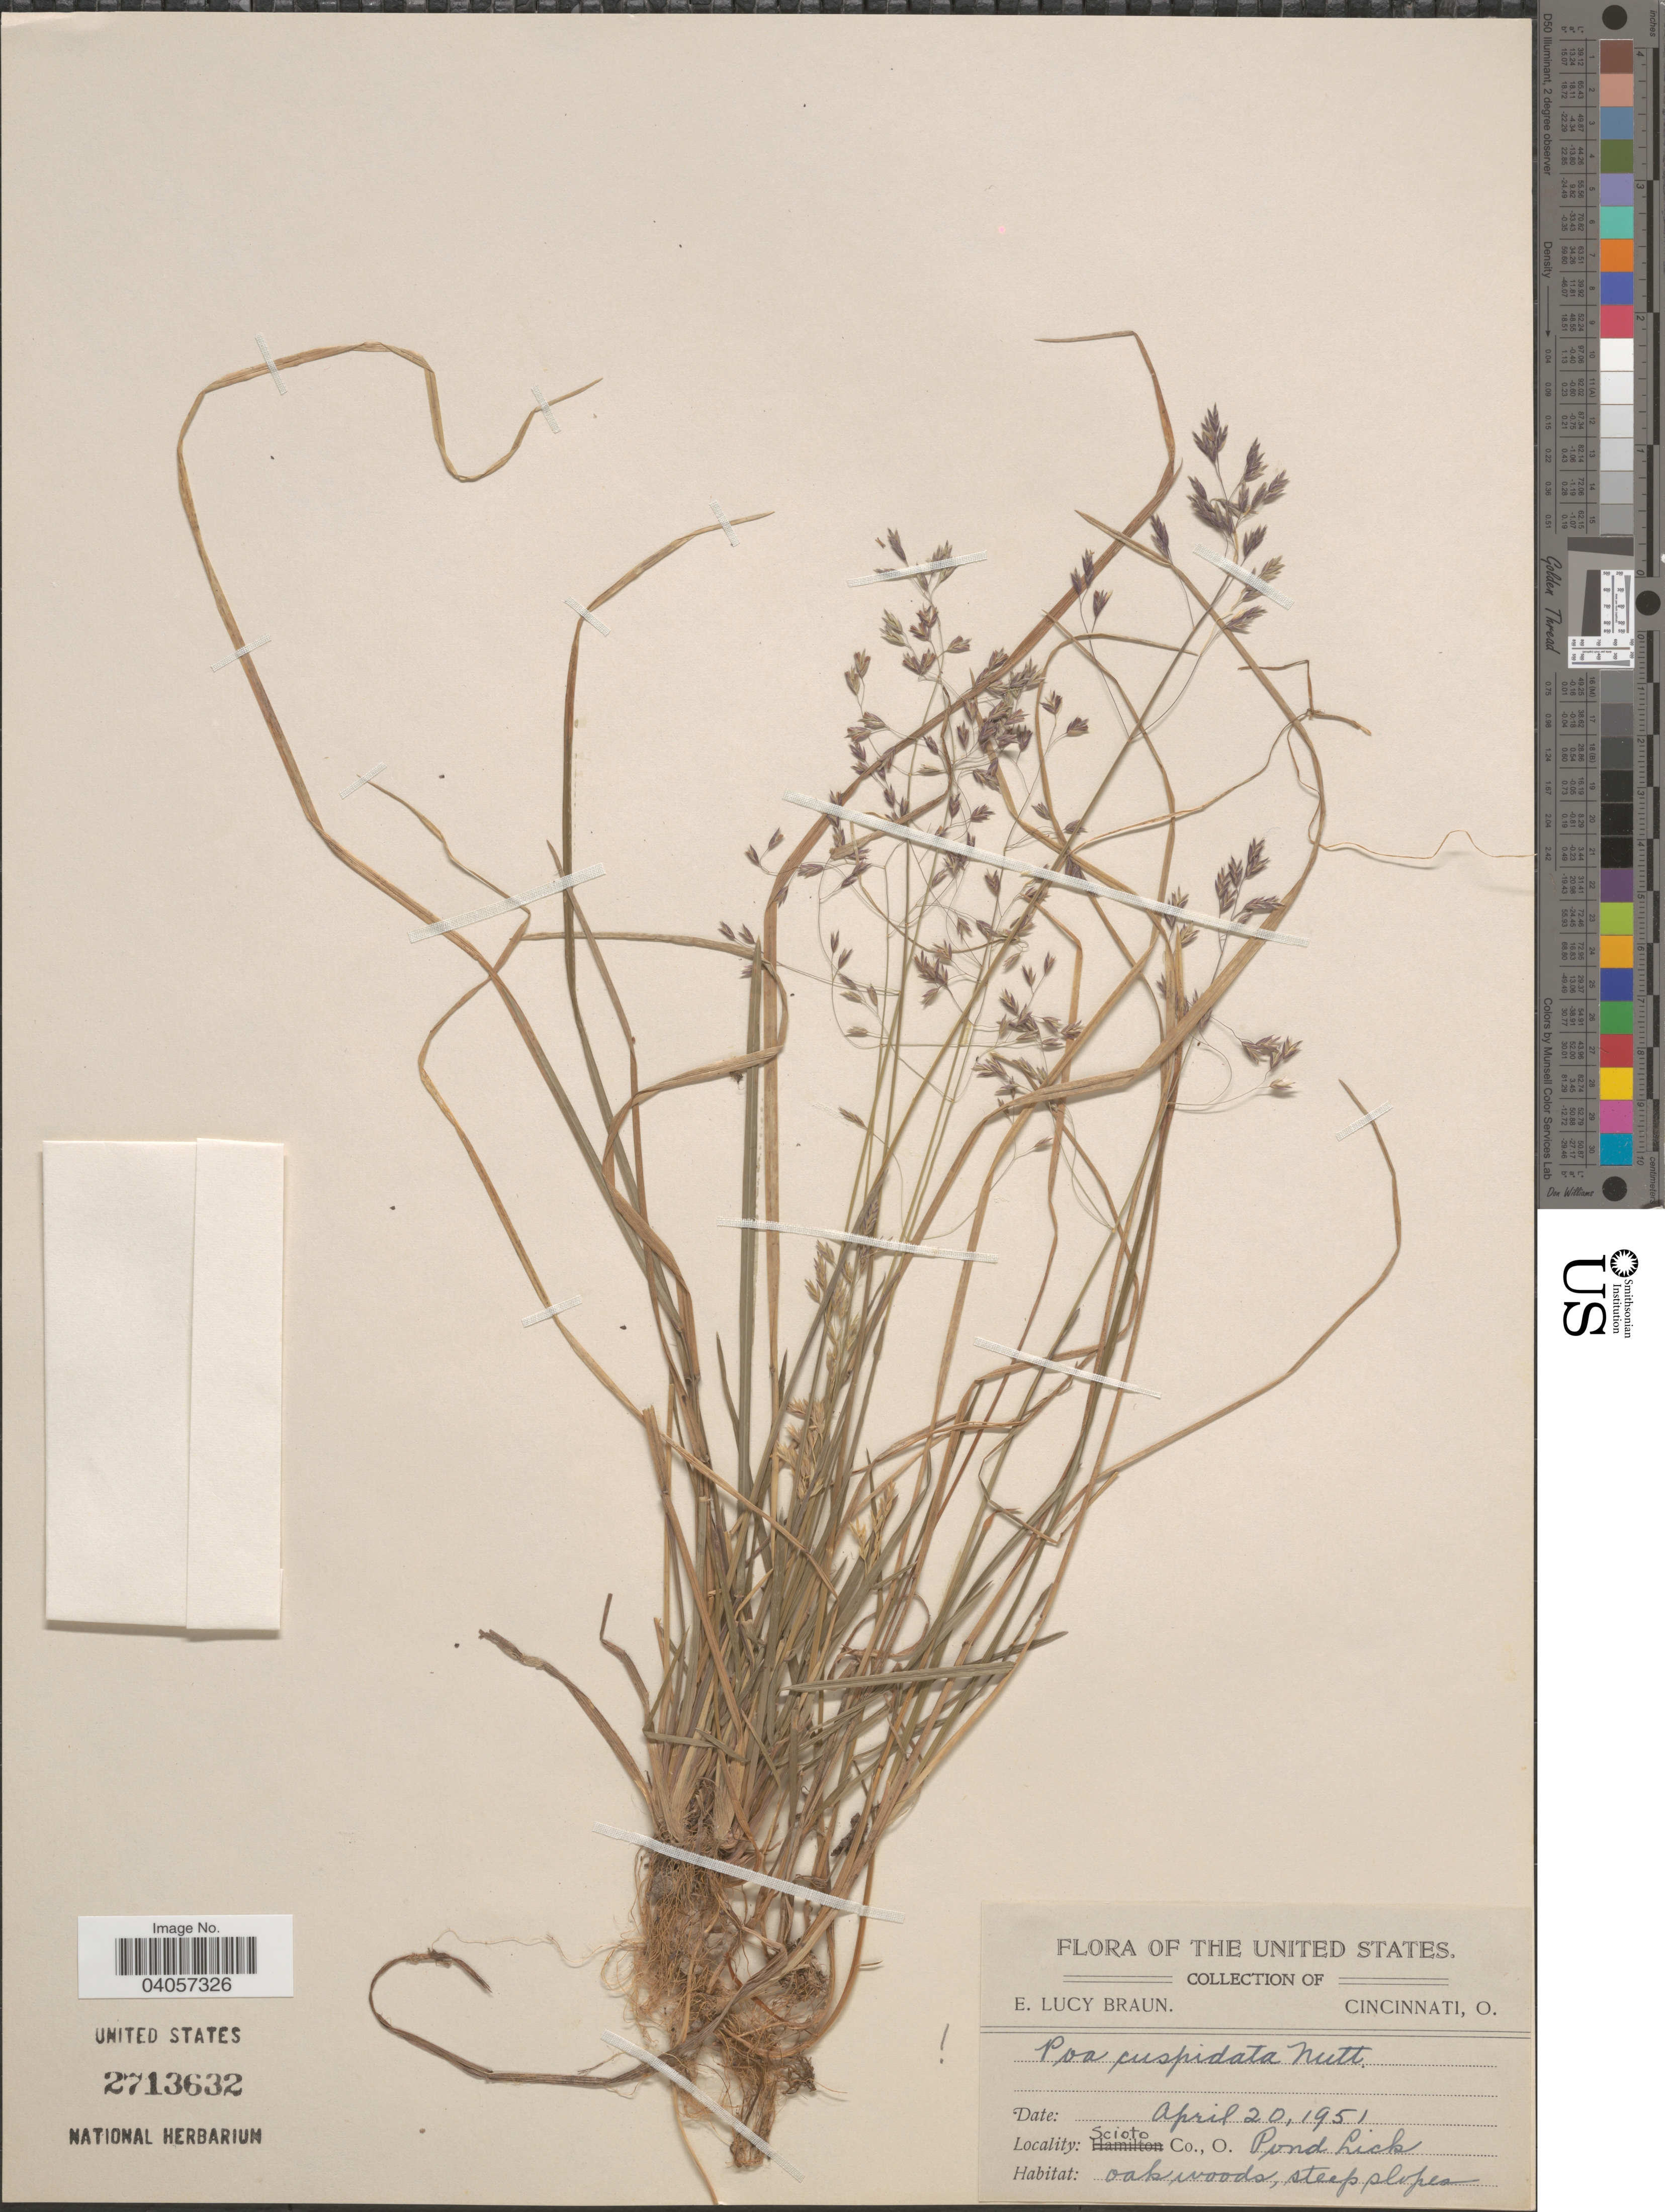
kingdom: Plantae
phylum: Tracheophyta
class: Liliopsida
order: Poales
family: Poaceae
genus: Poa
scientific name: Poa cuspidata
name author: Nutt.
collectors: E. L. Braun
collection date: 1951-04-20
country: United States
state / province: Ohio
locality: Scioto Co, Pond Lick.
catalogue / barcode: US 2713632